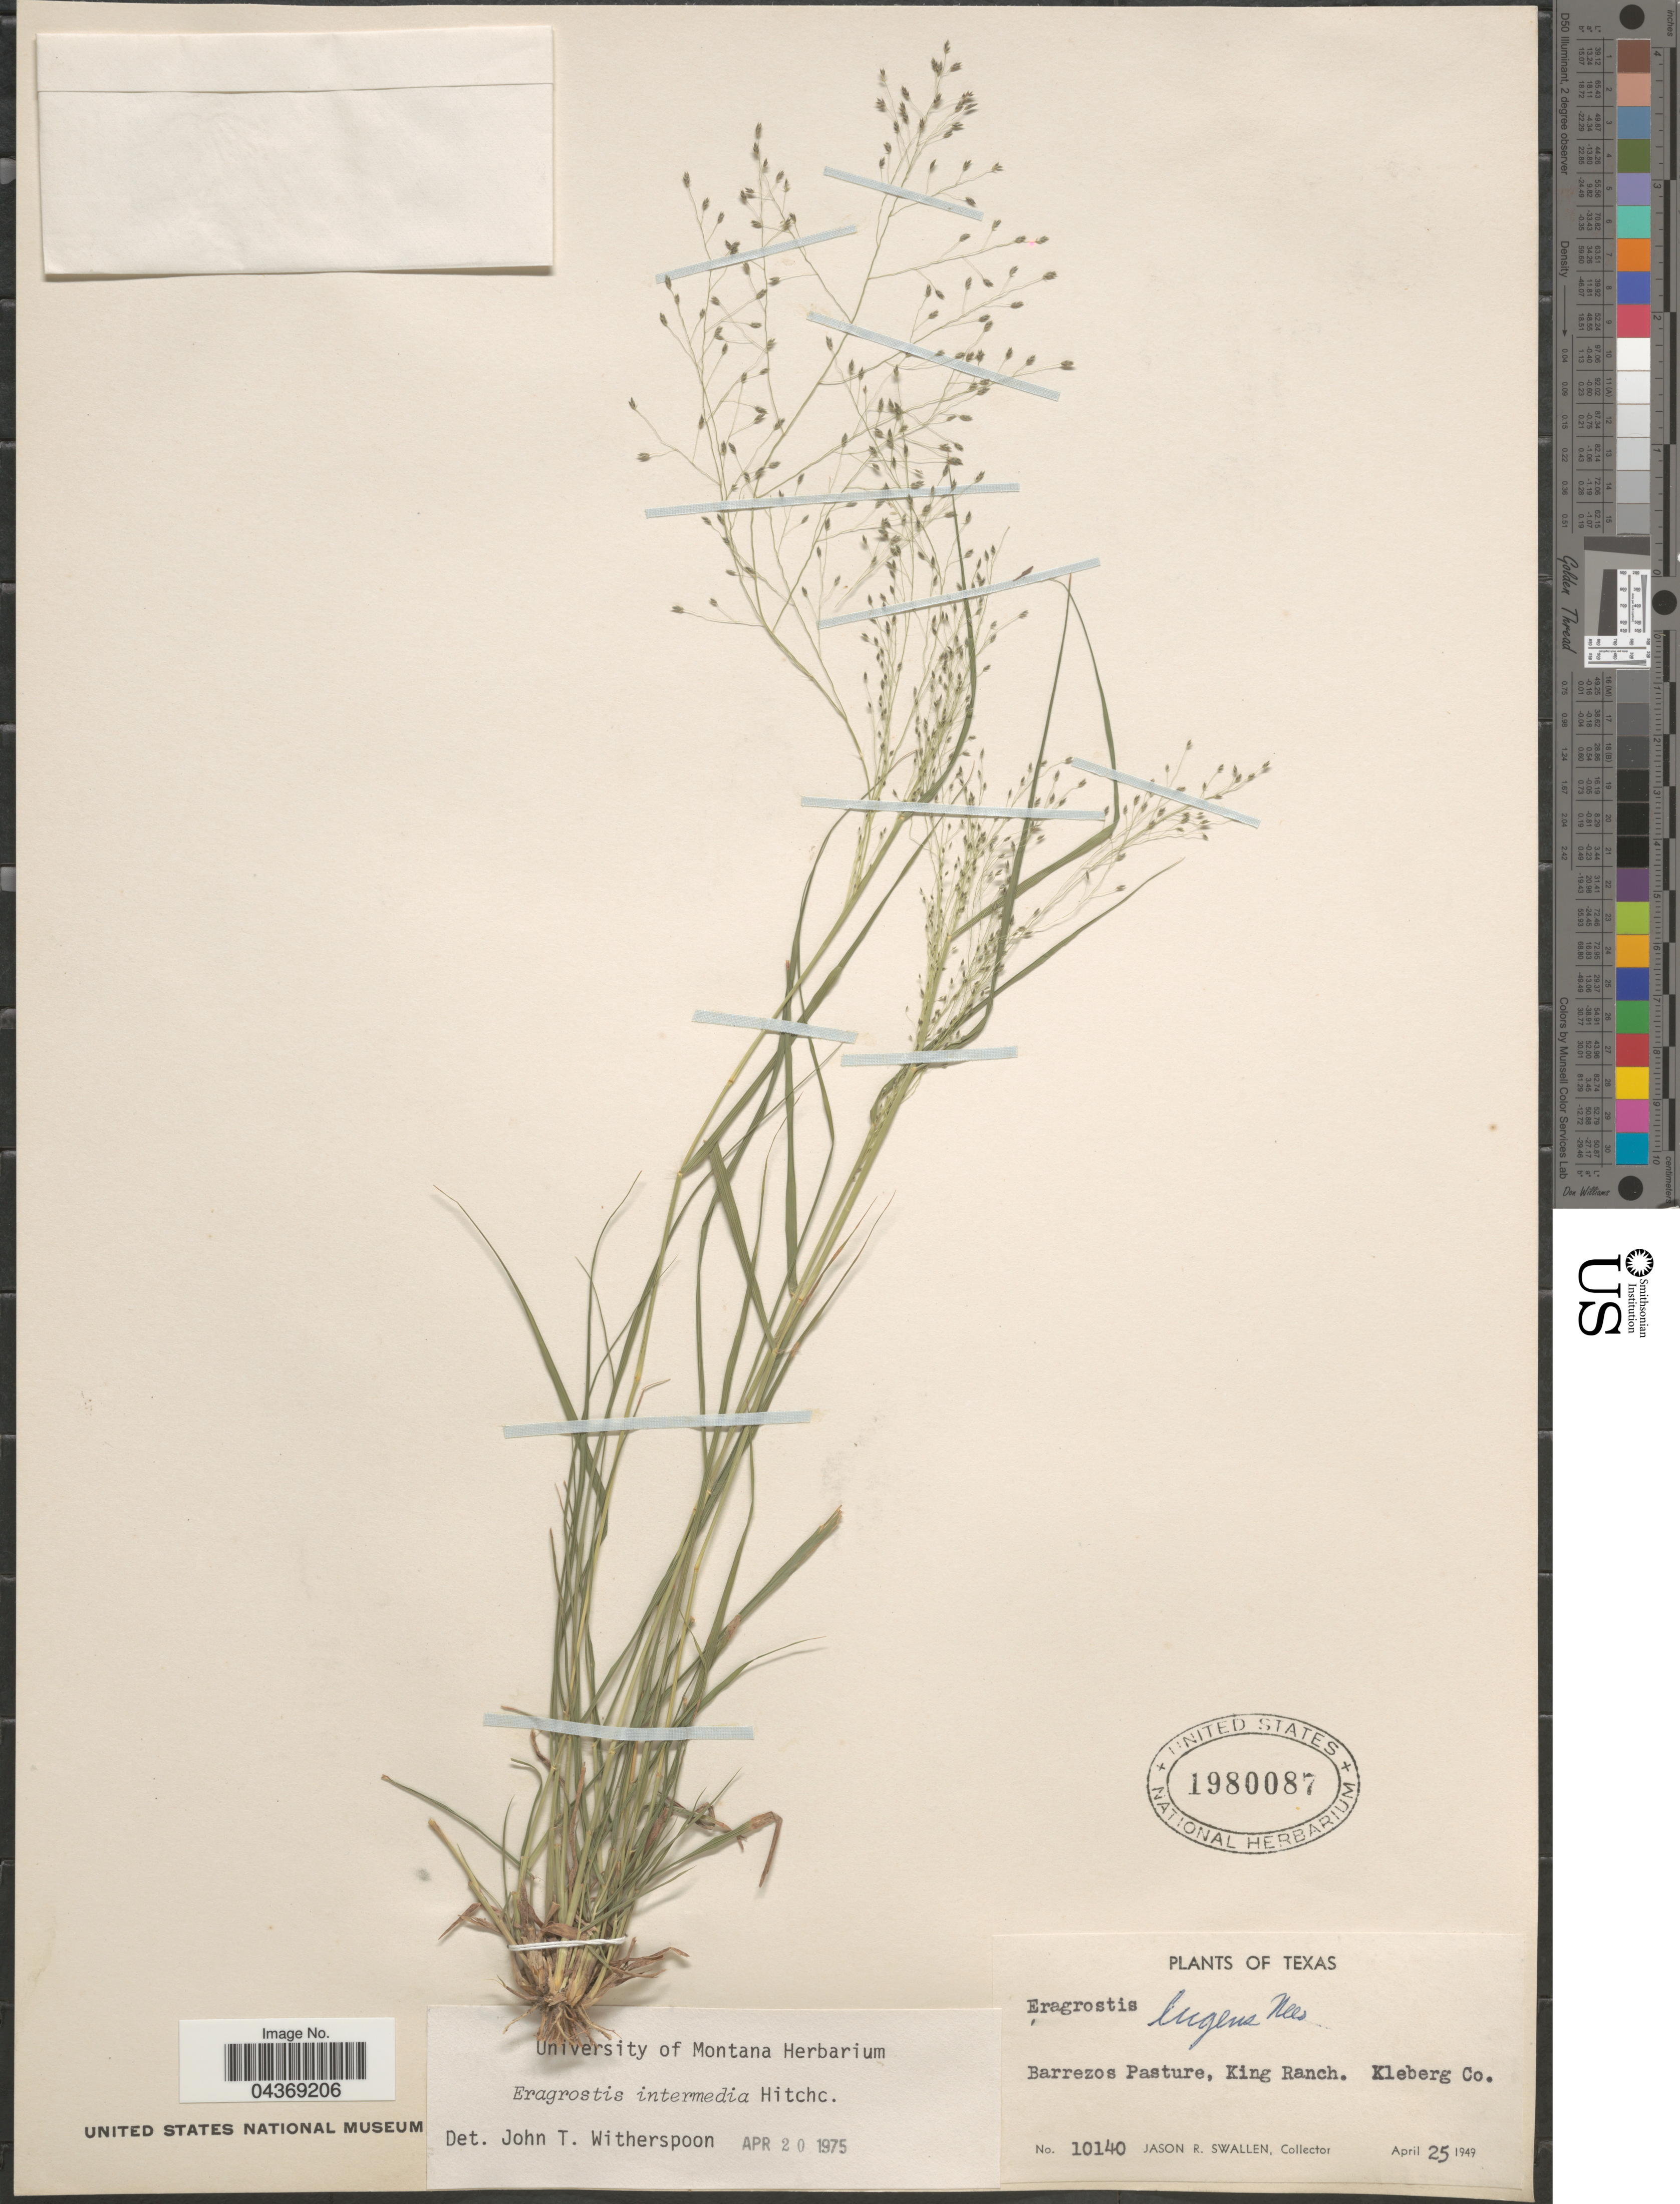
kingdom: Plantae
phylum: Tracheophyta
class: Liliopsida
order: Poales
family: Poaceae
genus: Eragrostis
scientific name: Eragrostis intermedia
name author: Hitchc.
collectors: J. R. Swallen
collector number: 10140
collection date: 1949-04-25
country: United States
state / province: Texas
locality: Barrezos Pasture, King Ranch. Kleberg Co.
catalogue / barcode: US 1980087